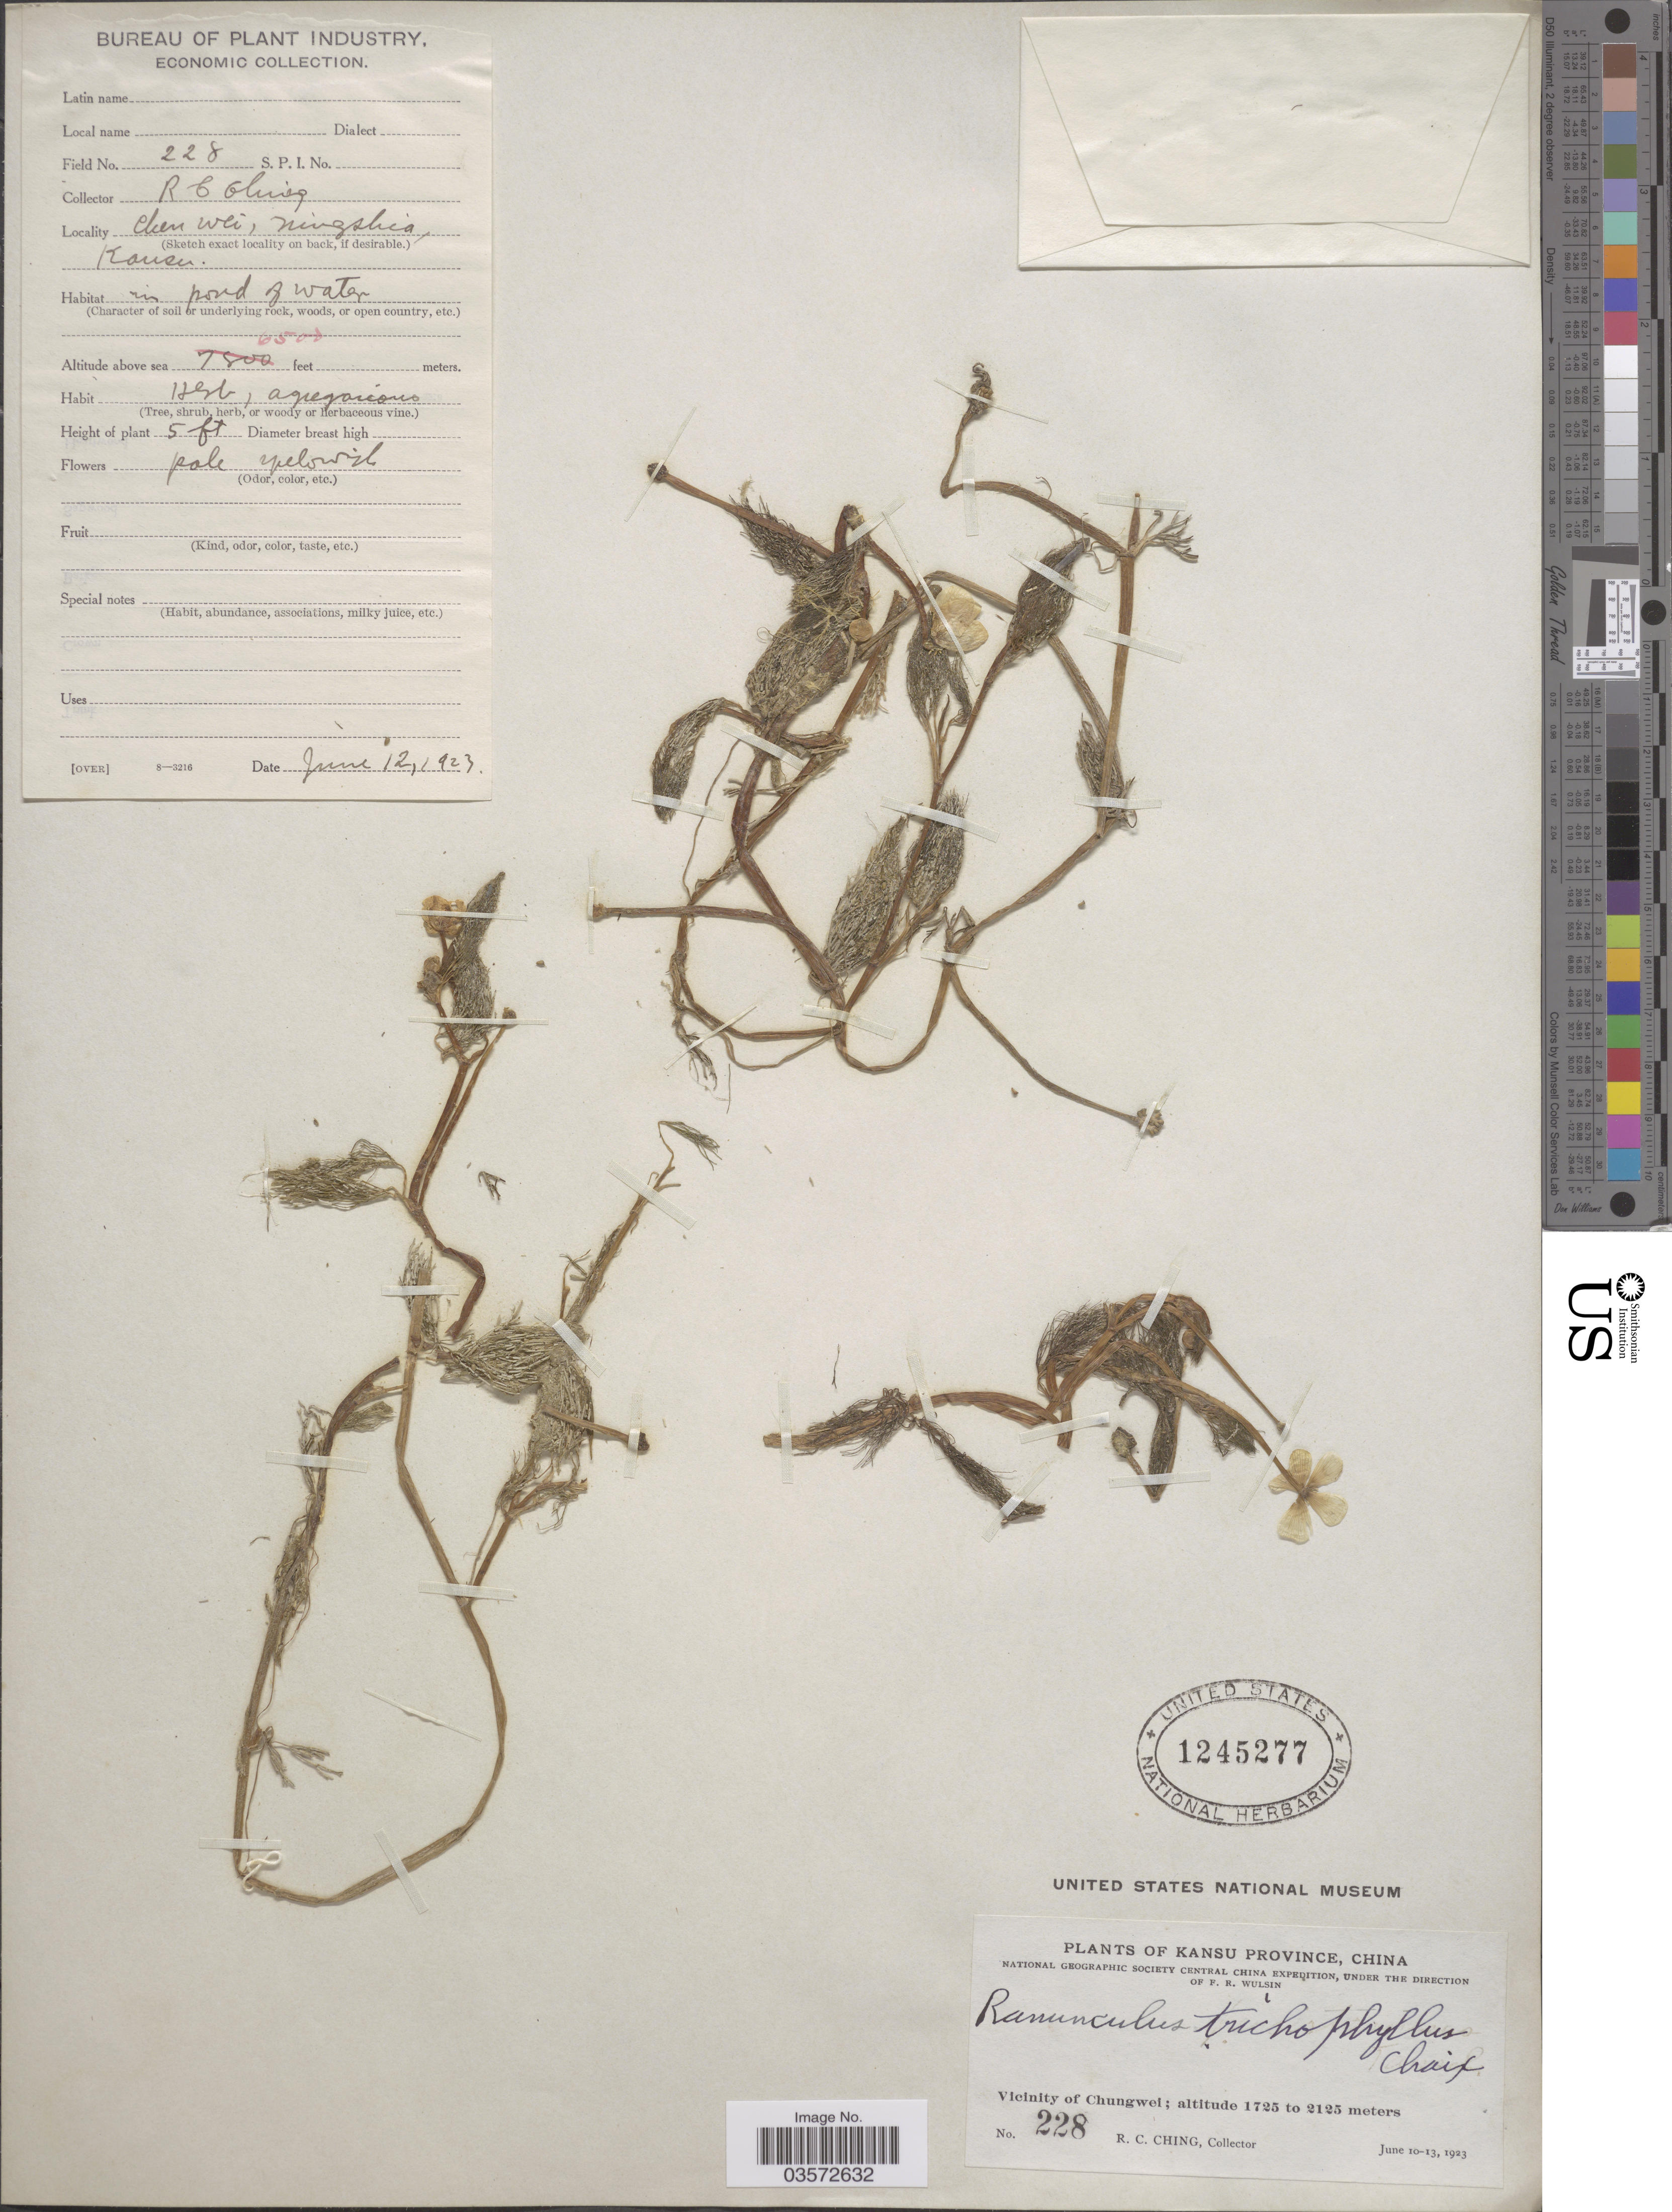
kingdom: Plantae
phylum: Tracheophyta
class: Magnoliopsida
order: Ranunculales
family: Ranunculaceae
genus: Ranunculus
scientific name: Ranunculus flaccidus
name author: Hook. f. & Thomson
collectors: R. C. Ching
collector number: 228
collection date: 1923-06-10/1923-06-13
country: China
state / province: Gansu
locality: Kansu. Vicinity of Chungwei. Ningshia.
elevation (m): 1981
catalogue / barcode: US 1245277